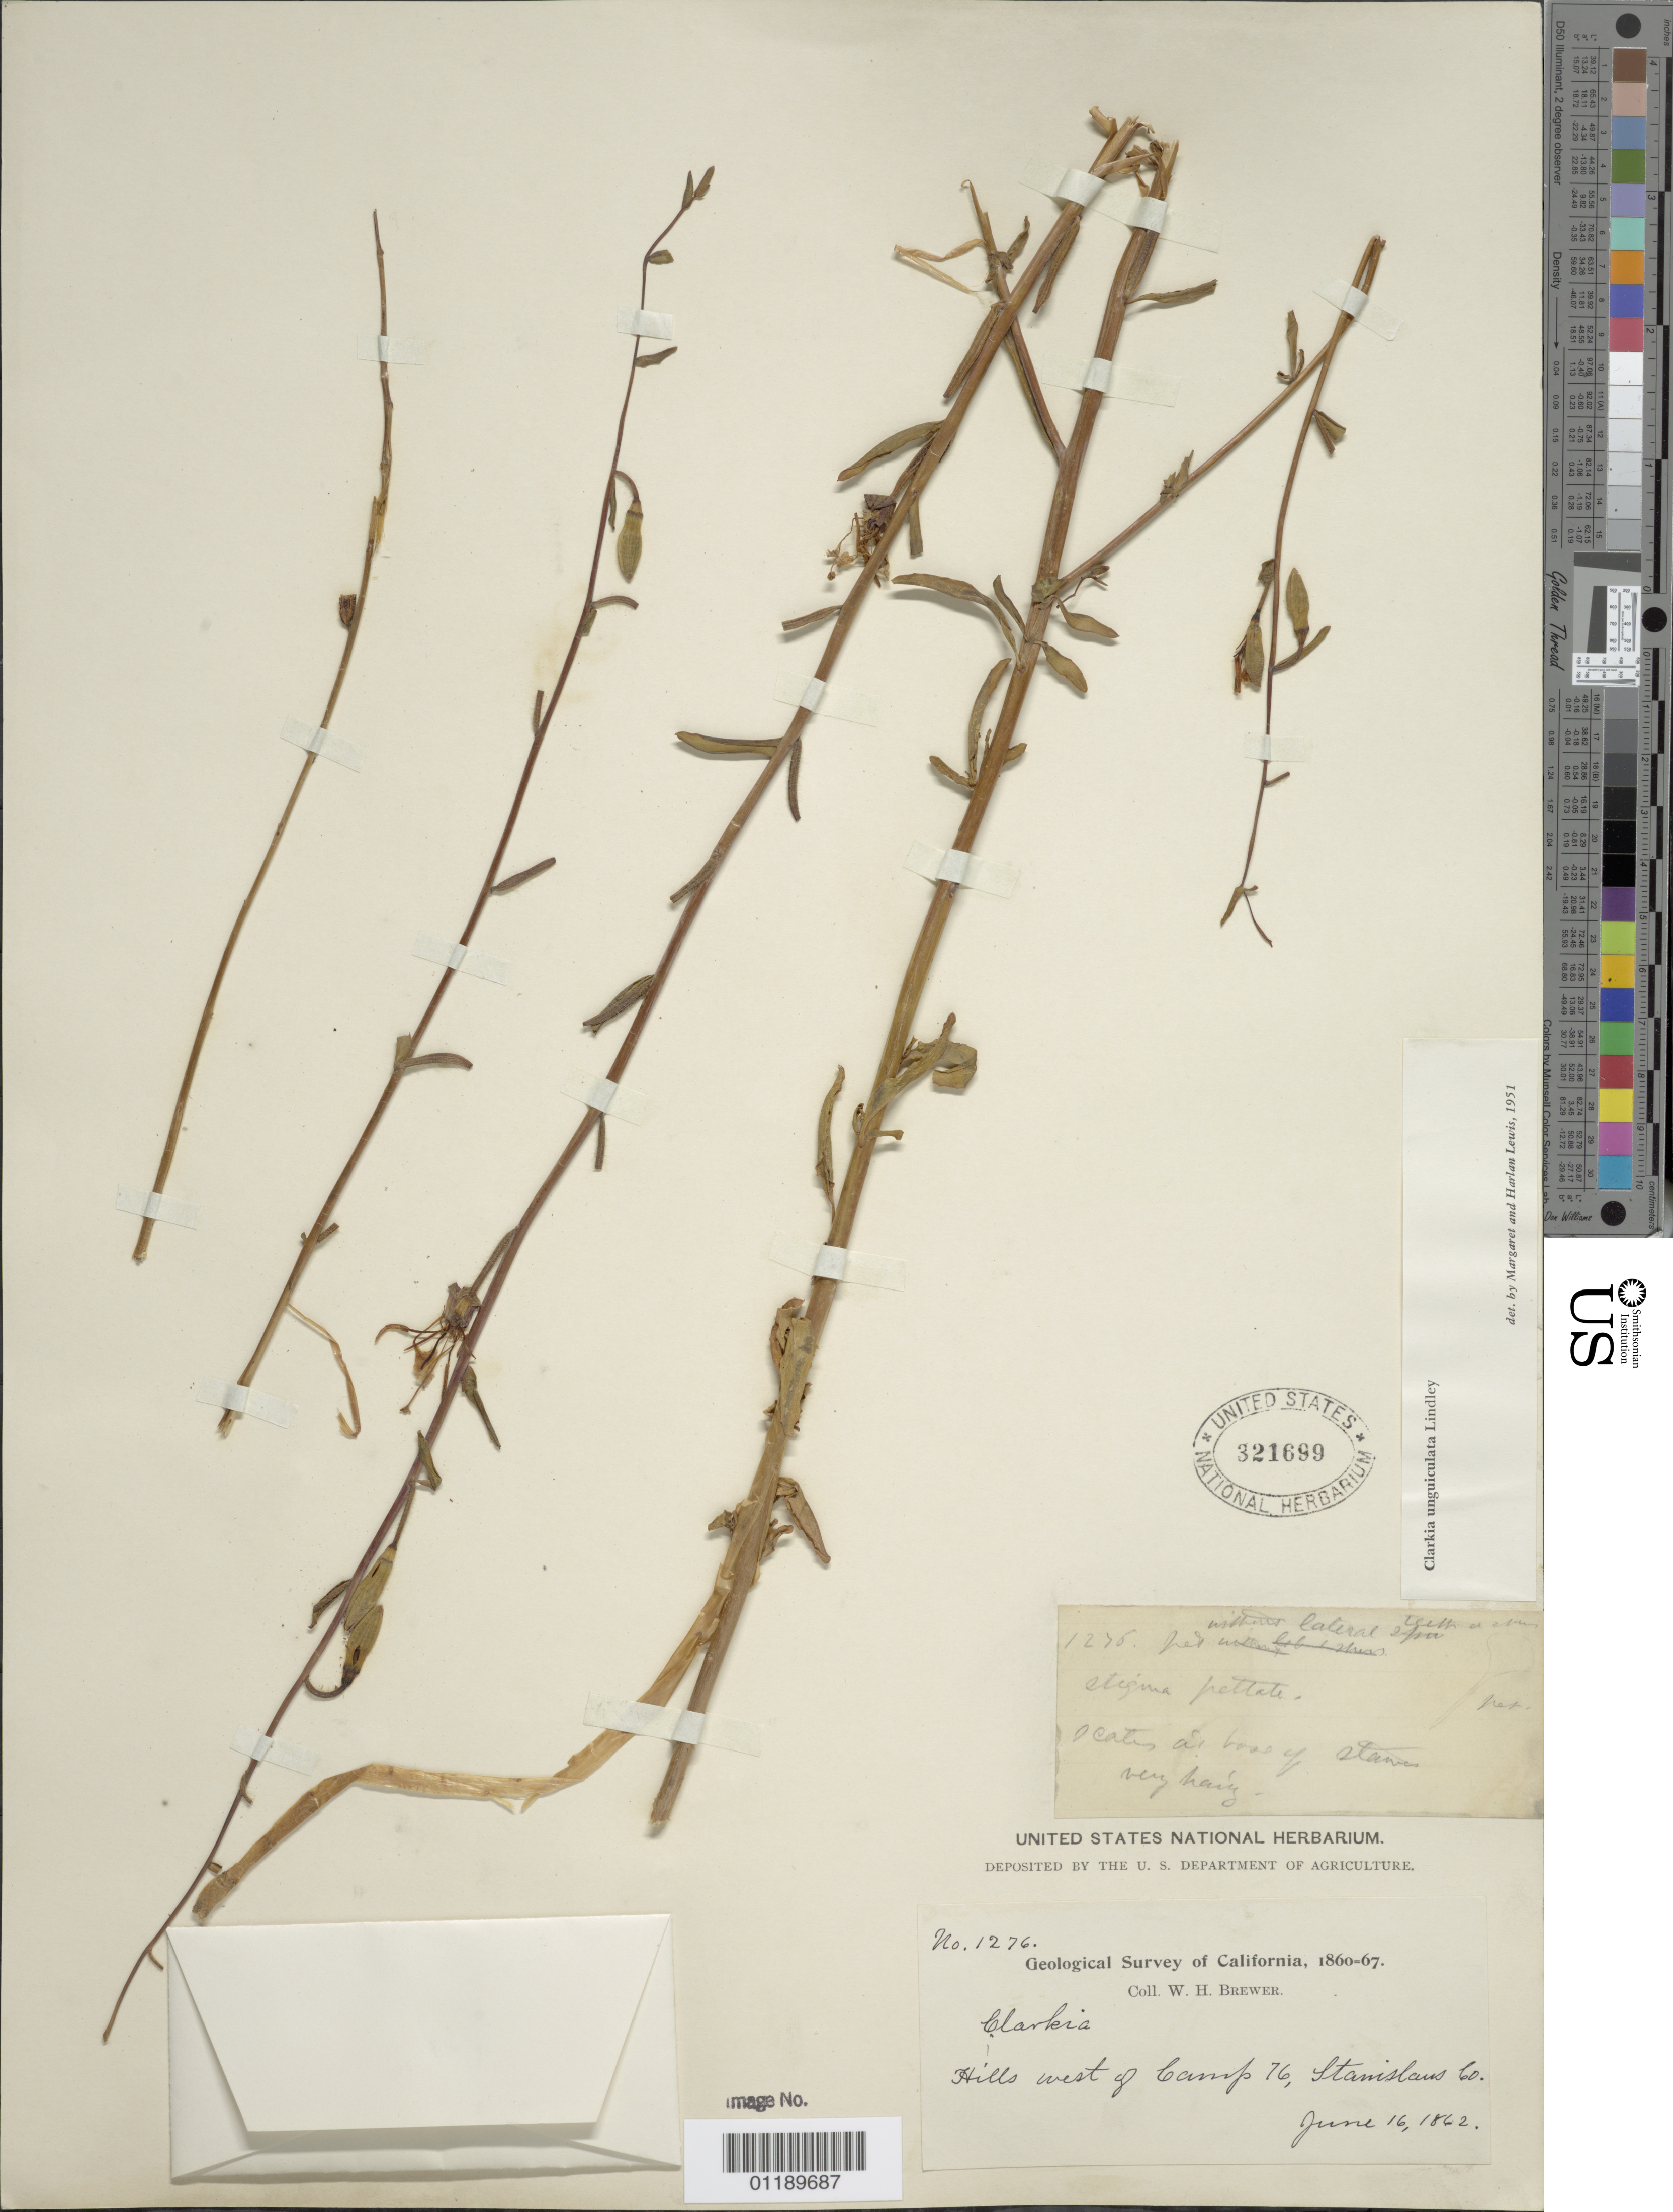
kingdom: Plantae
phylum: Tracheophyta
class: Magnoliopsida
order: Myrtales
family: Onagraceae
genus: Clarkia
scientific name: Clarkia unguiculata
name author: Lindl.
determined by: Lewis, --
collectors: W. H. Brewer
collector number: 1276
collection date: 1862-06-16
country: United States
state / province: California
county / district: Stanislaus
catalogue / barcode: US 321699